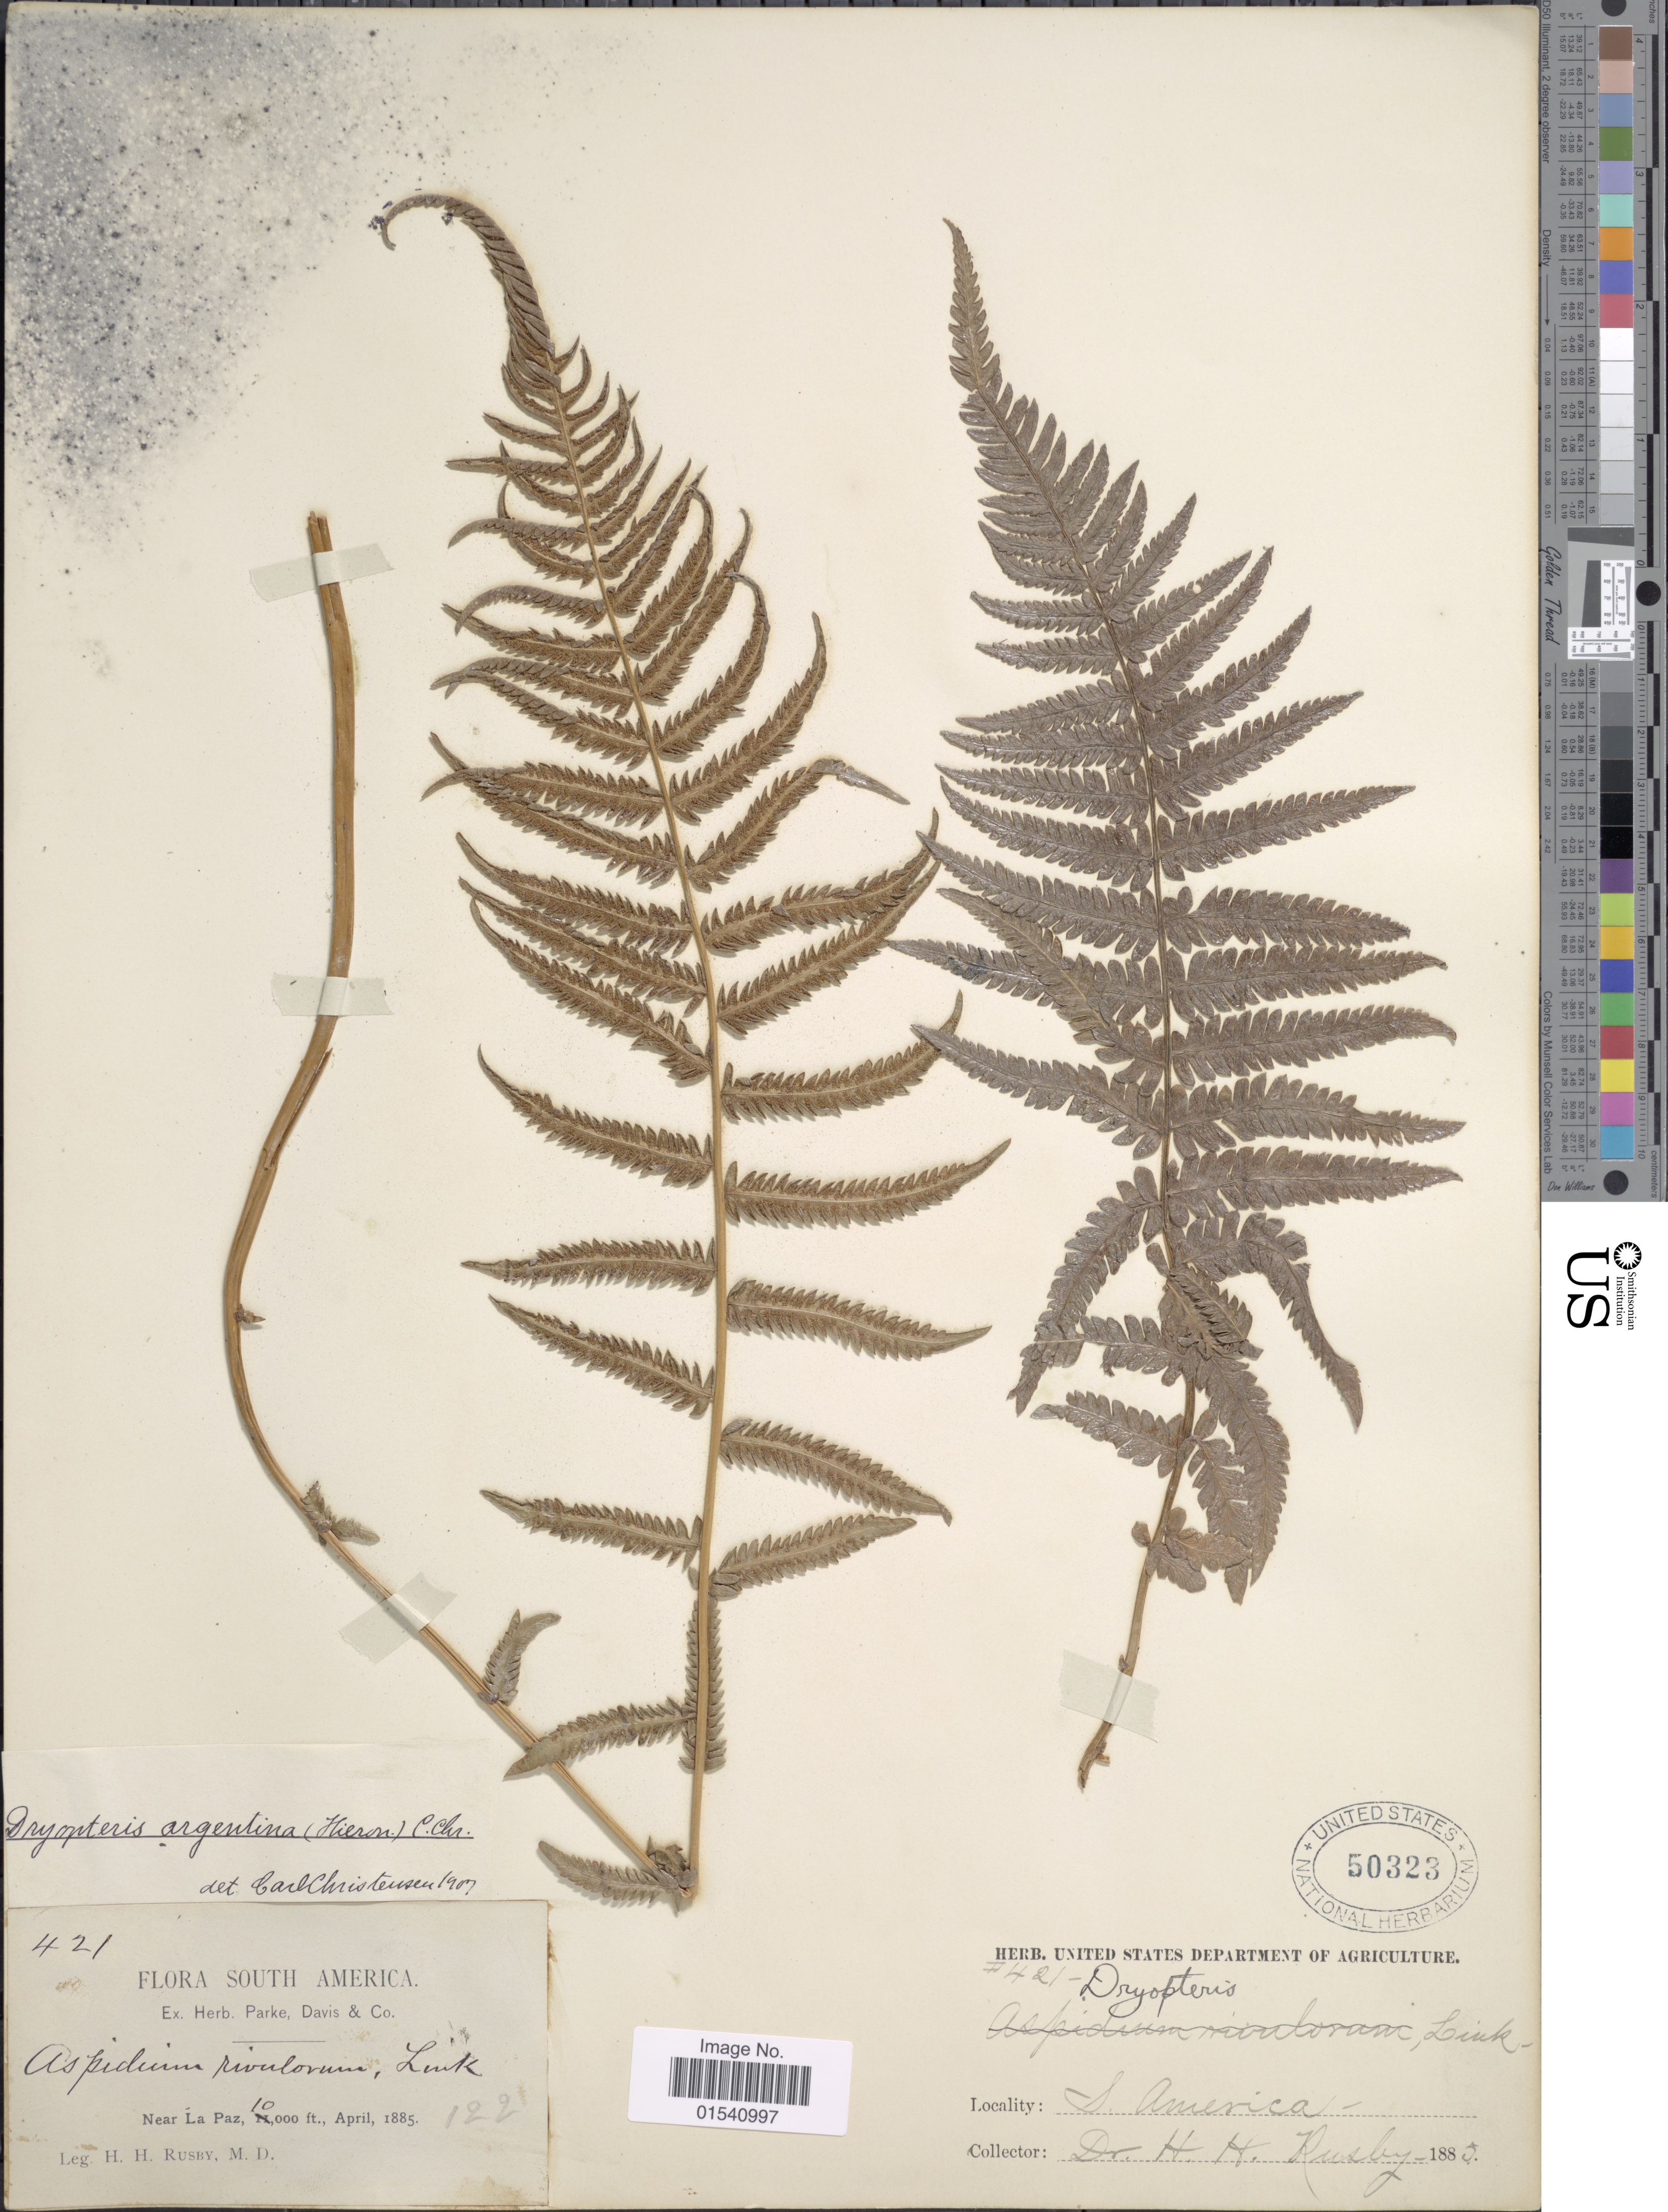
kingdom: Plantae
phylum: Tracheophyta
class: Polypodiopsida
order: Polypodiales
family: Thelypteridaceae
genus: Amauropelta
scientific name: Amauropelta rufa (Poir.) comb. nov., ined 2015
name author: (Poir.)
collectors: G. H. H.Tate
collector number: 421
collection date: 1885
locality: S. America [interpreted]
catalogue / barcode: US 50323-2